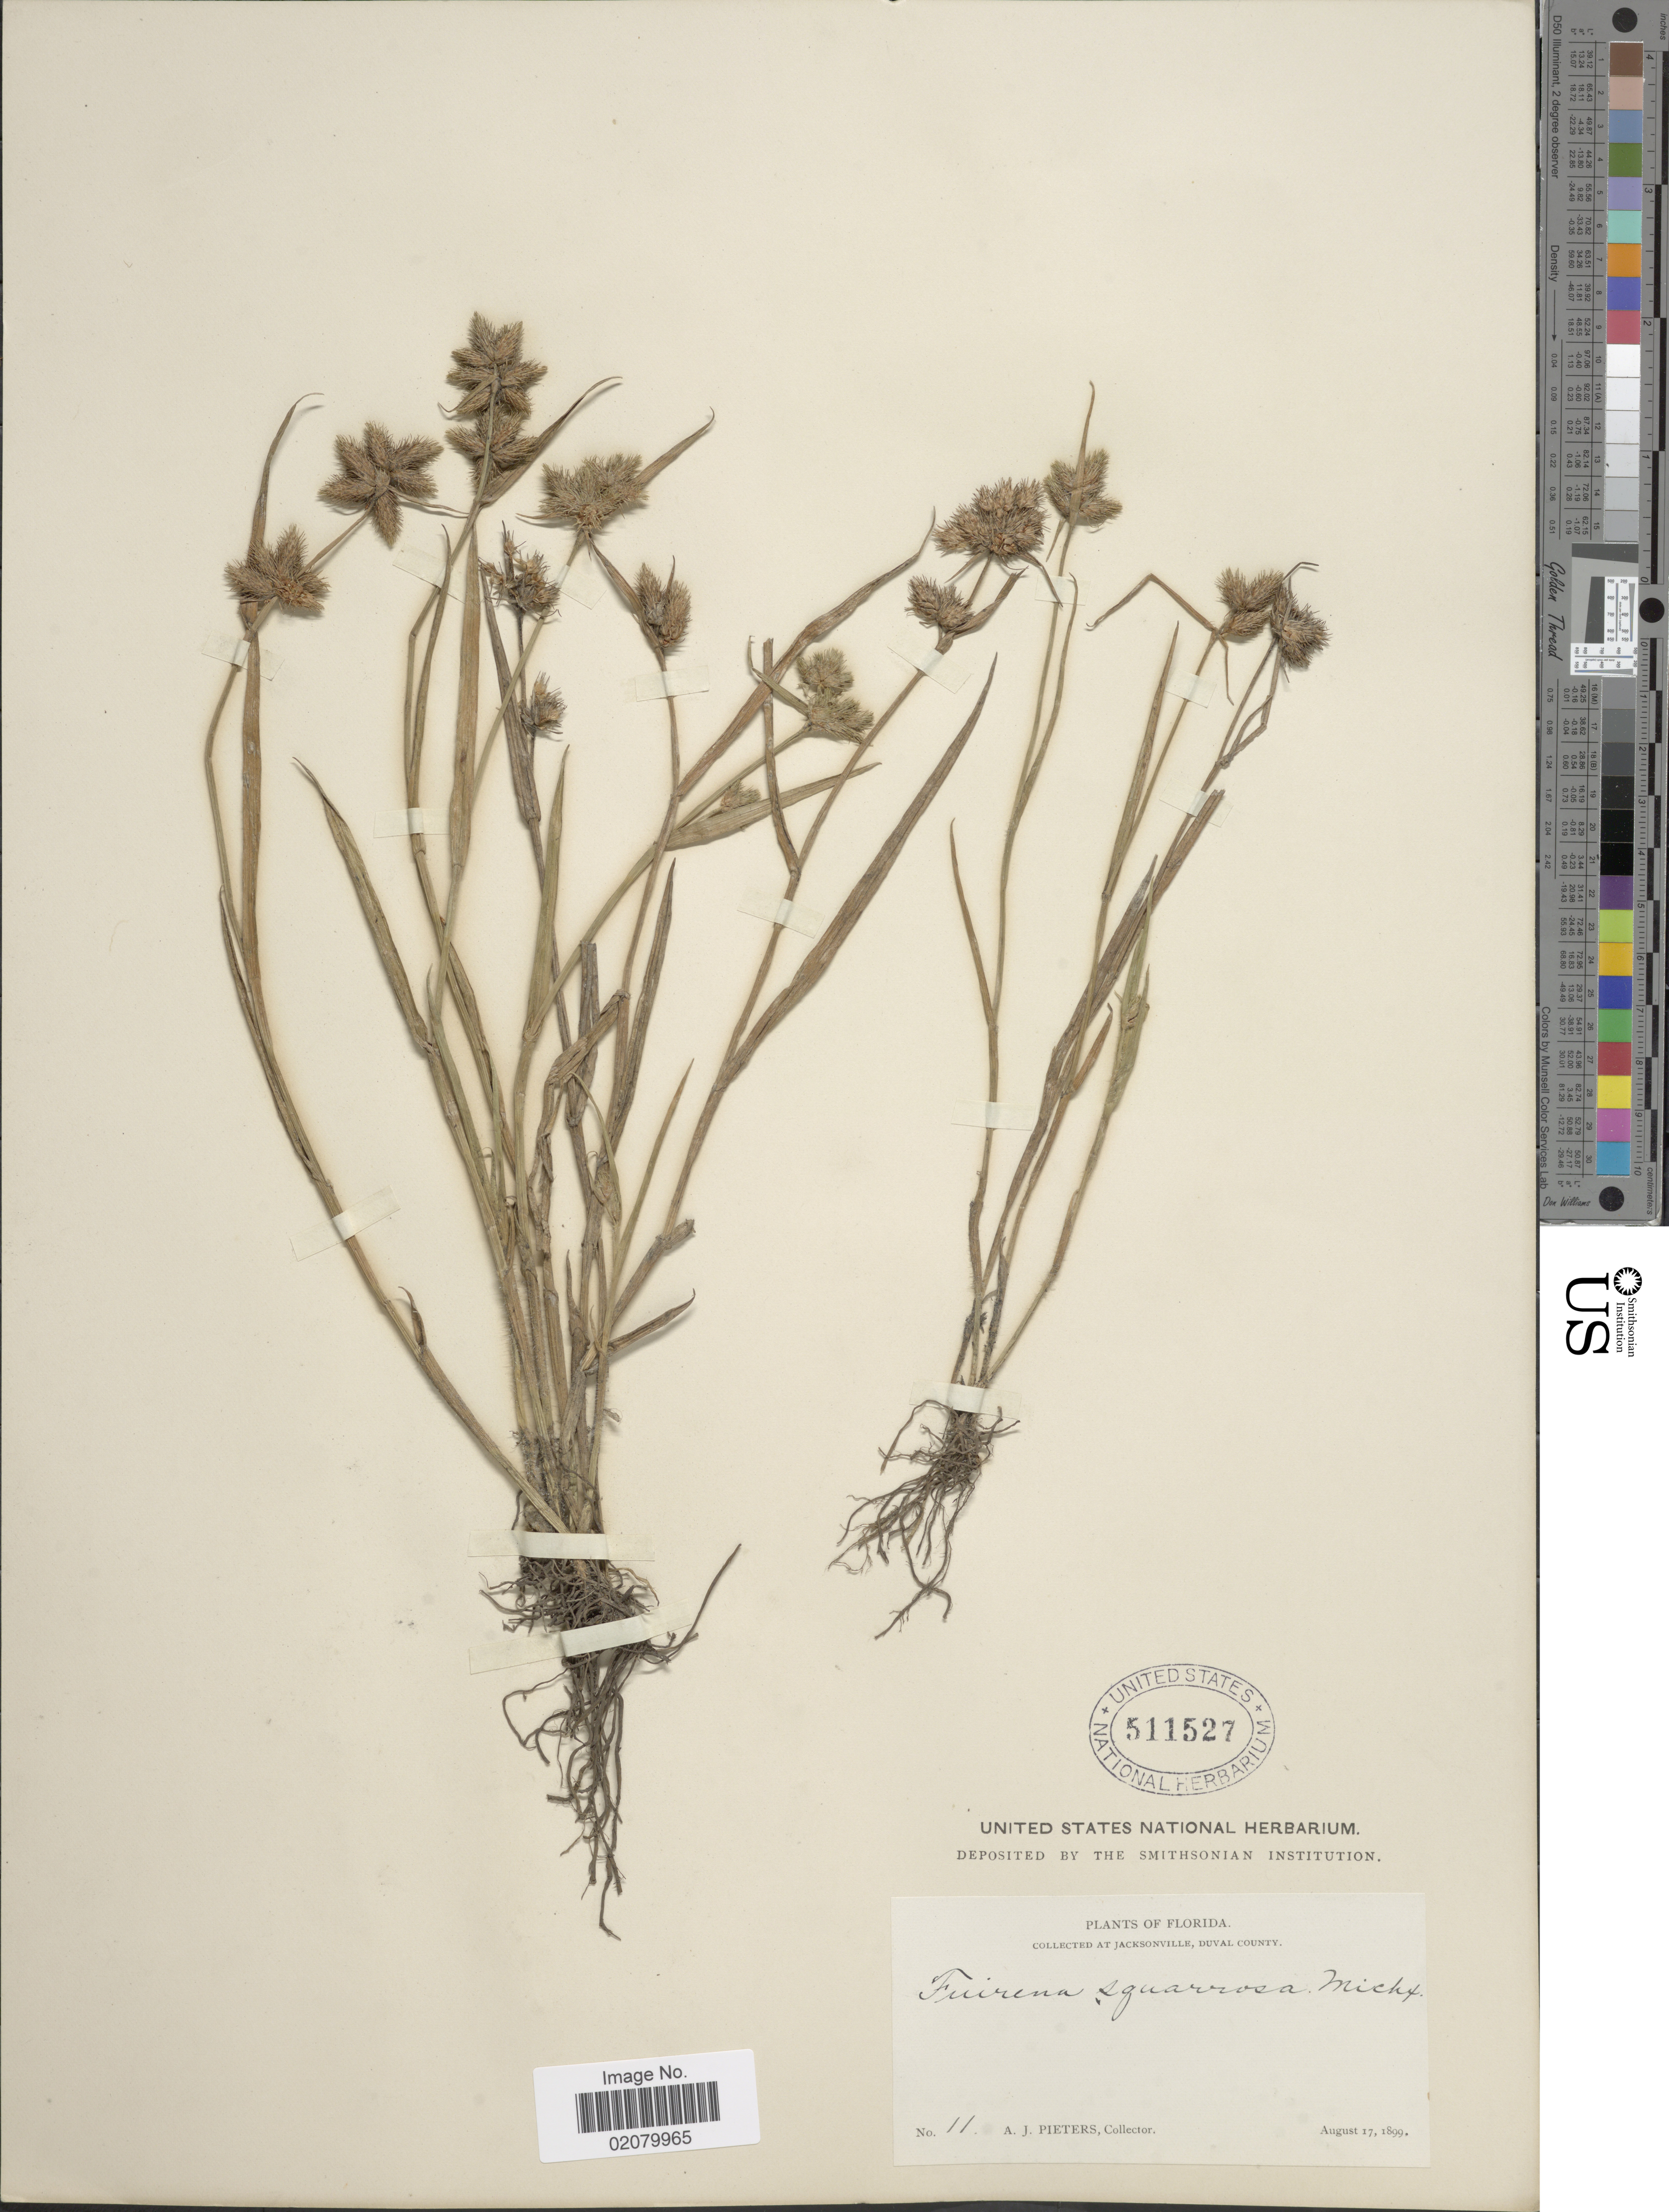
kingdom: Plantae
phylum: Tracheophyta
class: Liliopsida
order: Poales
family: Cyperaceae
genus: Fuirena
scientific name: Fuirena squarrosa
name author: Michx.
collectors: A. Pieters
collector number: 11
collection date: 1899-08-17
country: United States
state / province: Florida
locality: At Jacksonville, Duval County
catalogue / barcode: US 511527